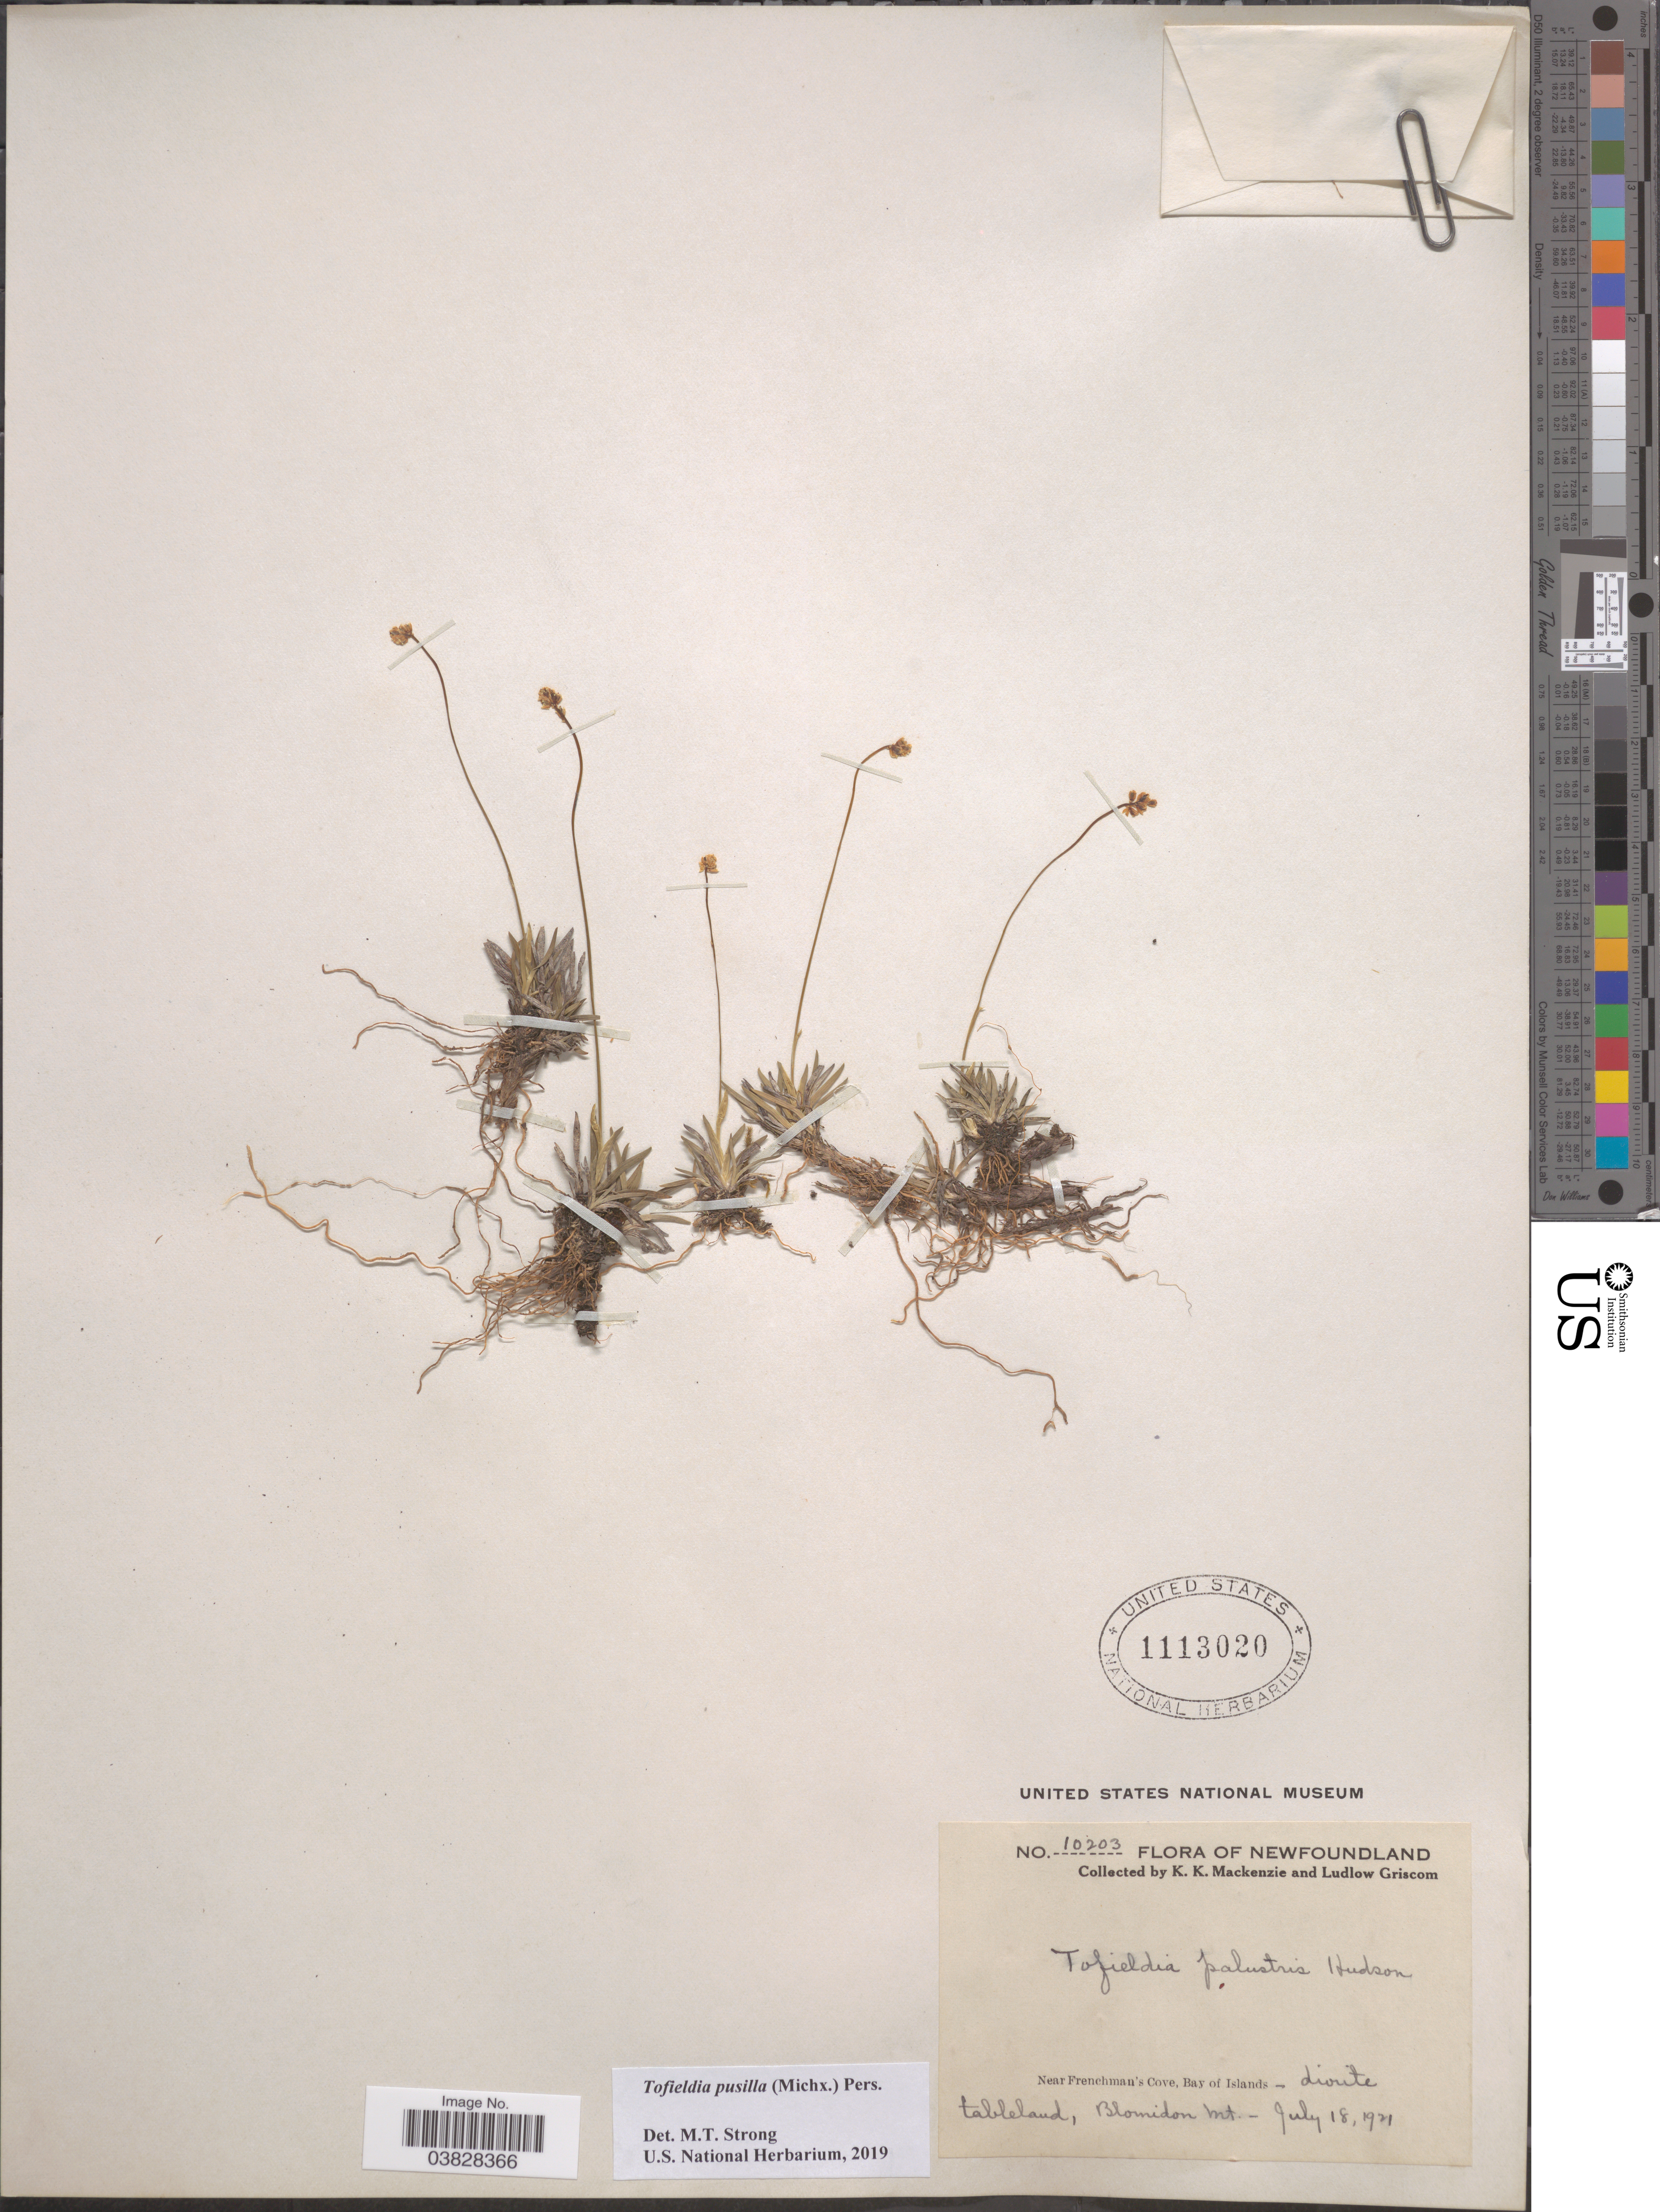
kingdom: Plantae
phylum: Tracheophyta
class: Liliopsida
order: Alismatales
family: Tofieldiaceae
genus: Tofieldia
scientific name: Tofieldia pusilla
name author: (Michx.) Pers.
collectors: K. K. Mackenzie & L. Griscom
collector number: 10203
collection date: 1921-07-18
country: Canada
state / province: Newfoundland and Labrador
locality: Near Frenchman's Cove, Bay of Islands - diorite tableland, Blomidon Mt.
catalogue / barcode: US 1113020